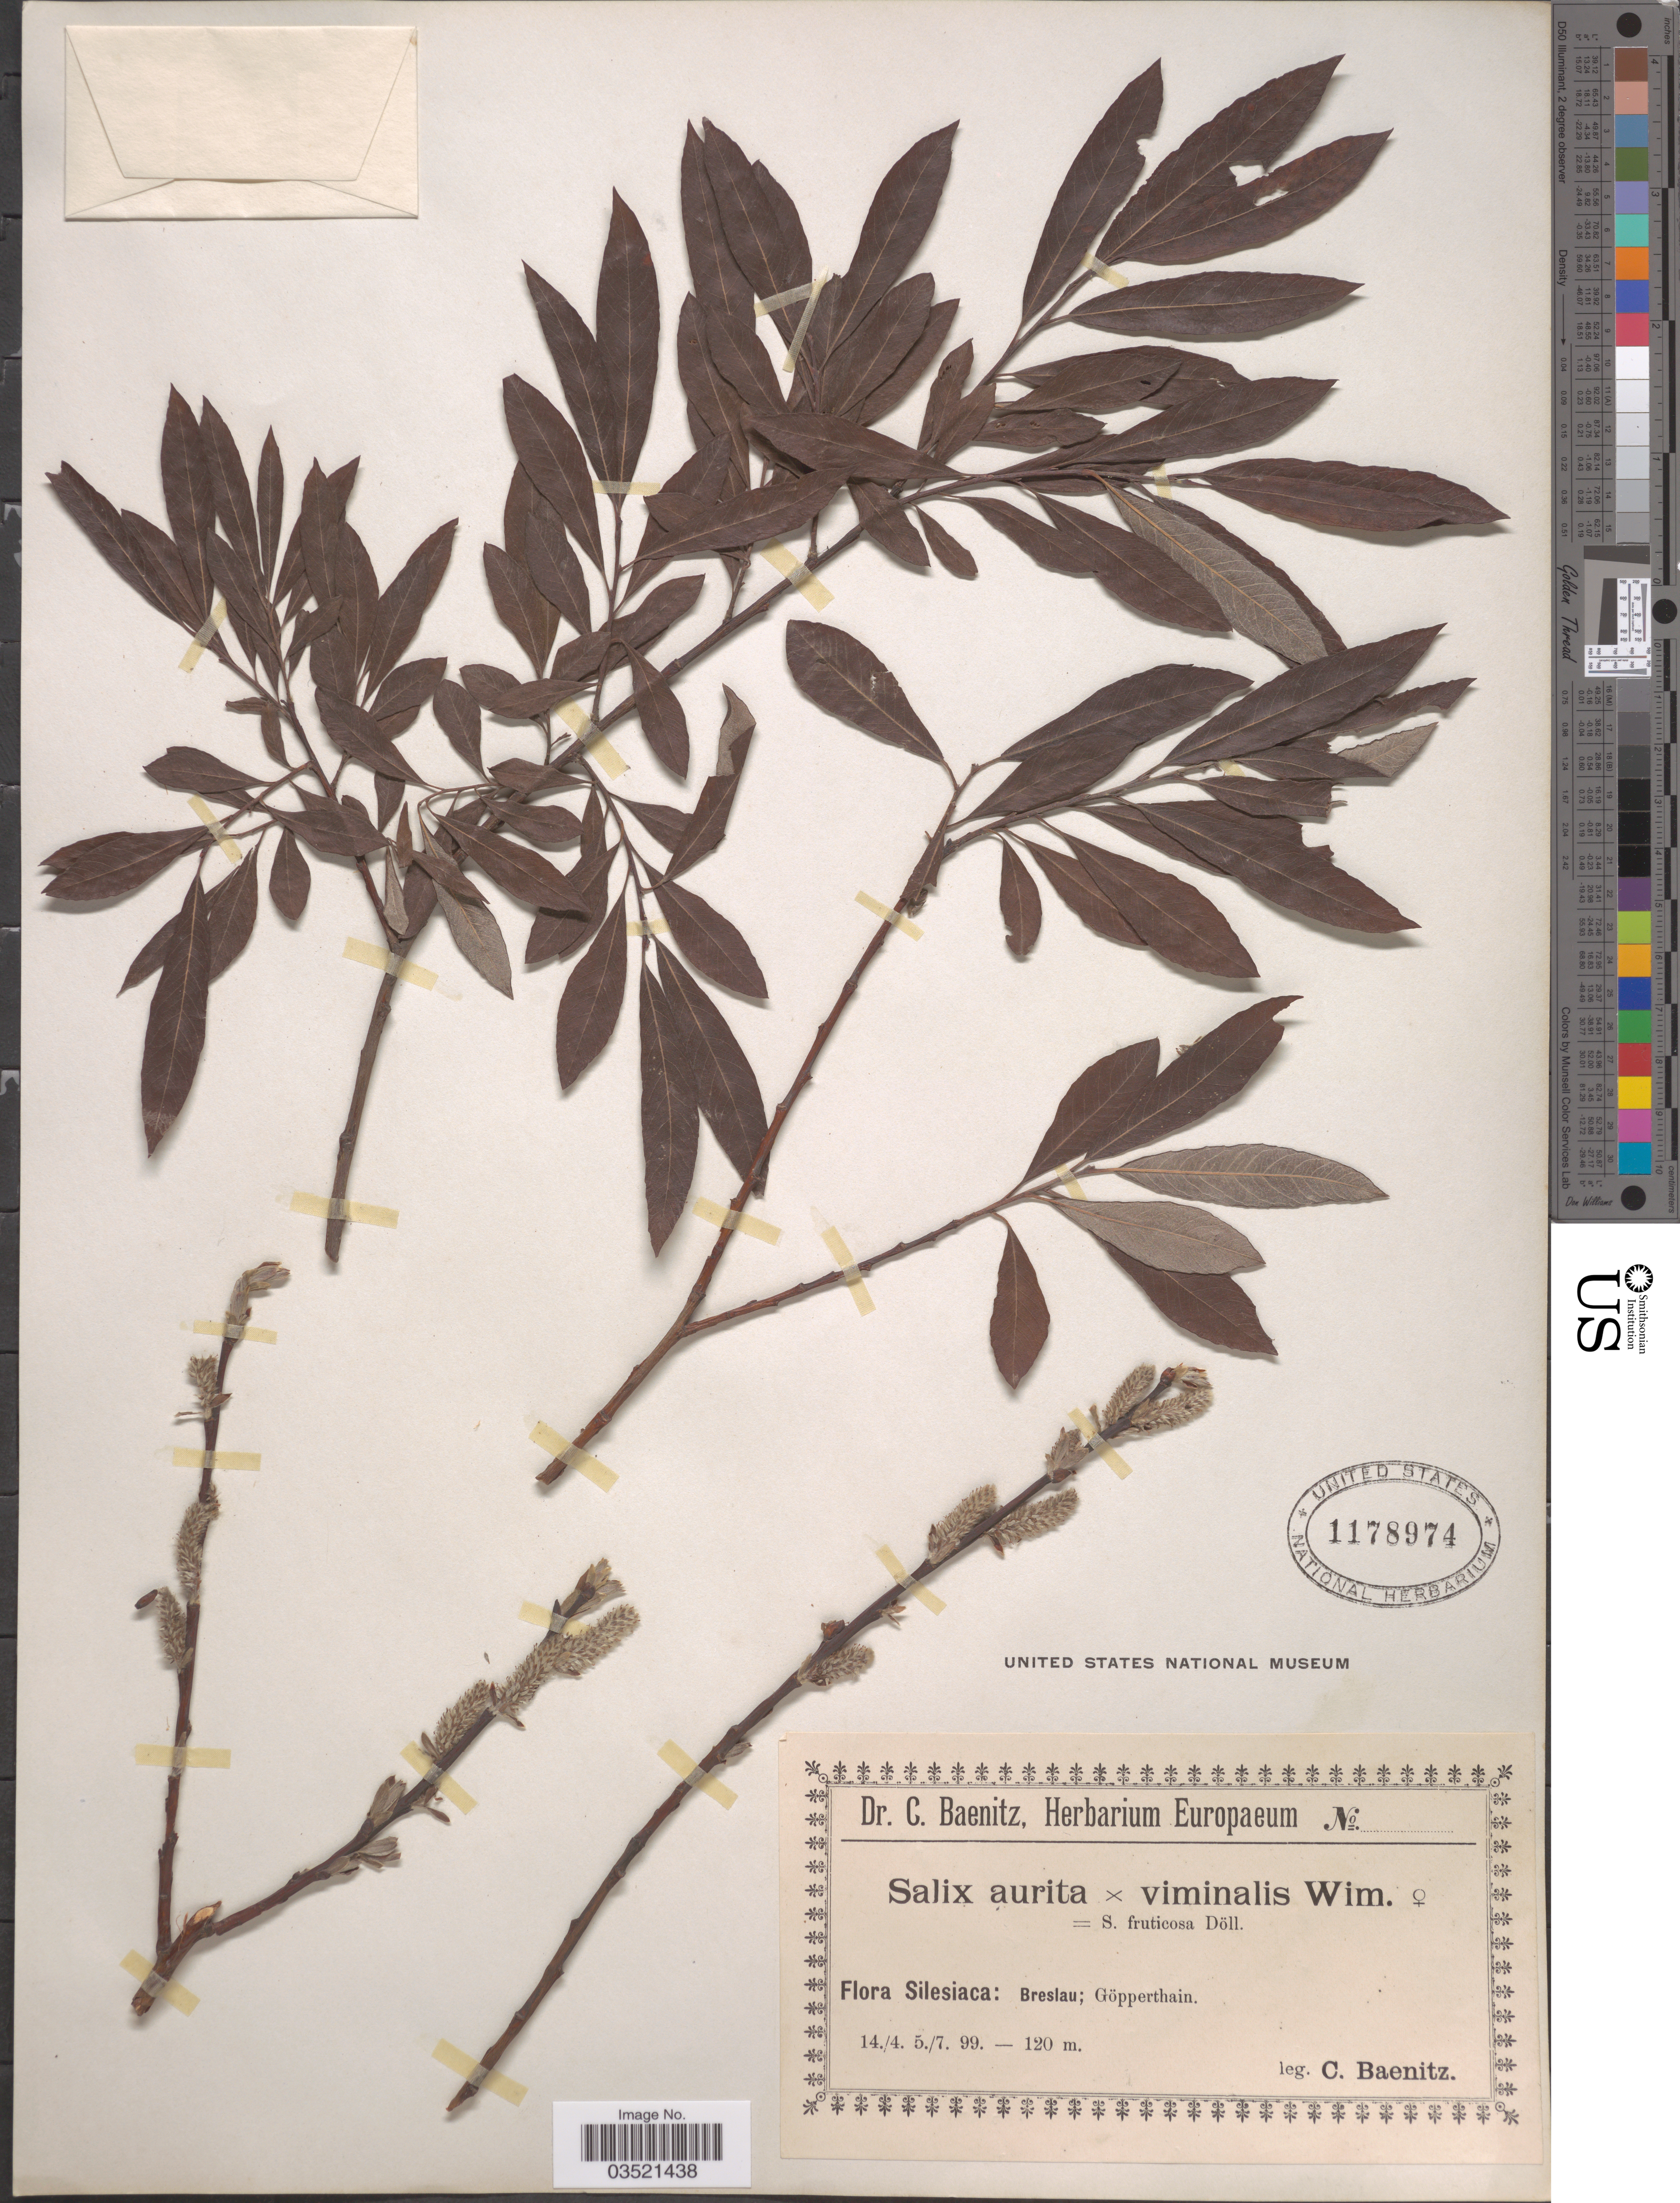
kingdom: Plantae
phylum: Tracheophyta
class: Magnoliopsida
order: Malpighiales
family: Salicaceae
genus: Salix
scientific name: Salix aurita x S. viminalis L.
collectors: C. G. Baenitz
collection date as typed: Transcribed d/m/y: 14/4/99 to 5/7/99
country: Poland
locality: Silesiaca: Breslau; Göpperthain.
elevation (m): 120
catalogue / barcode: US 1178974